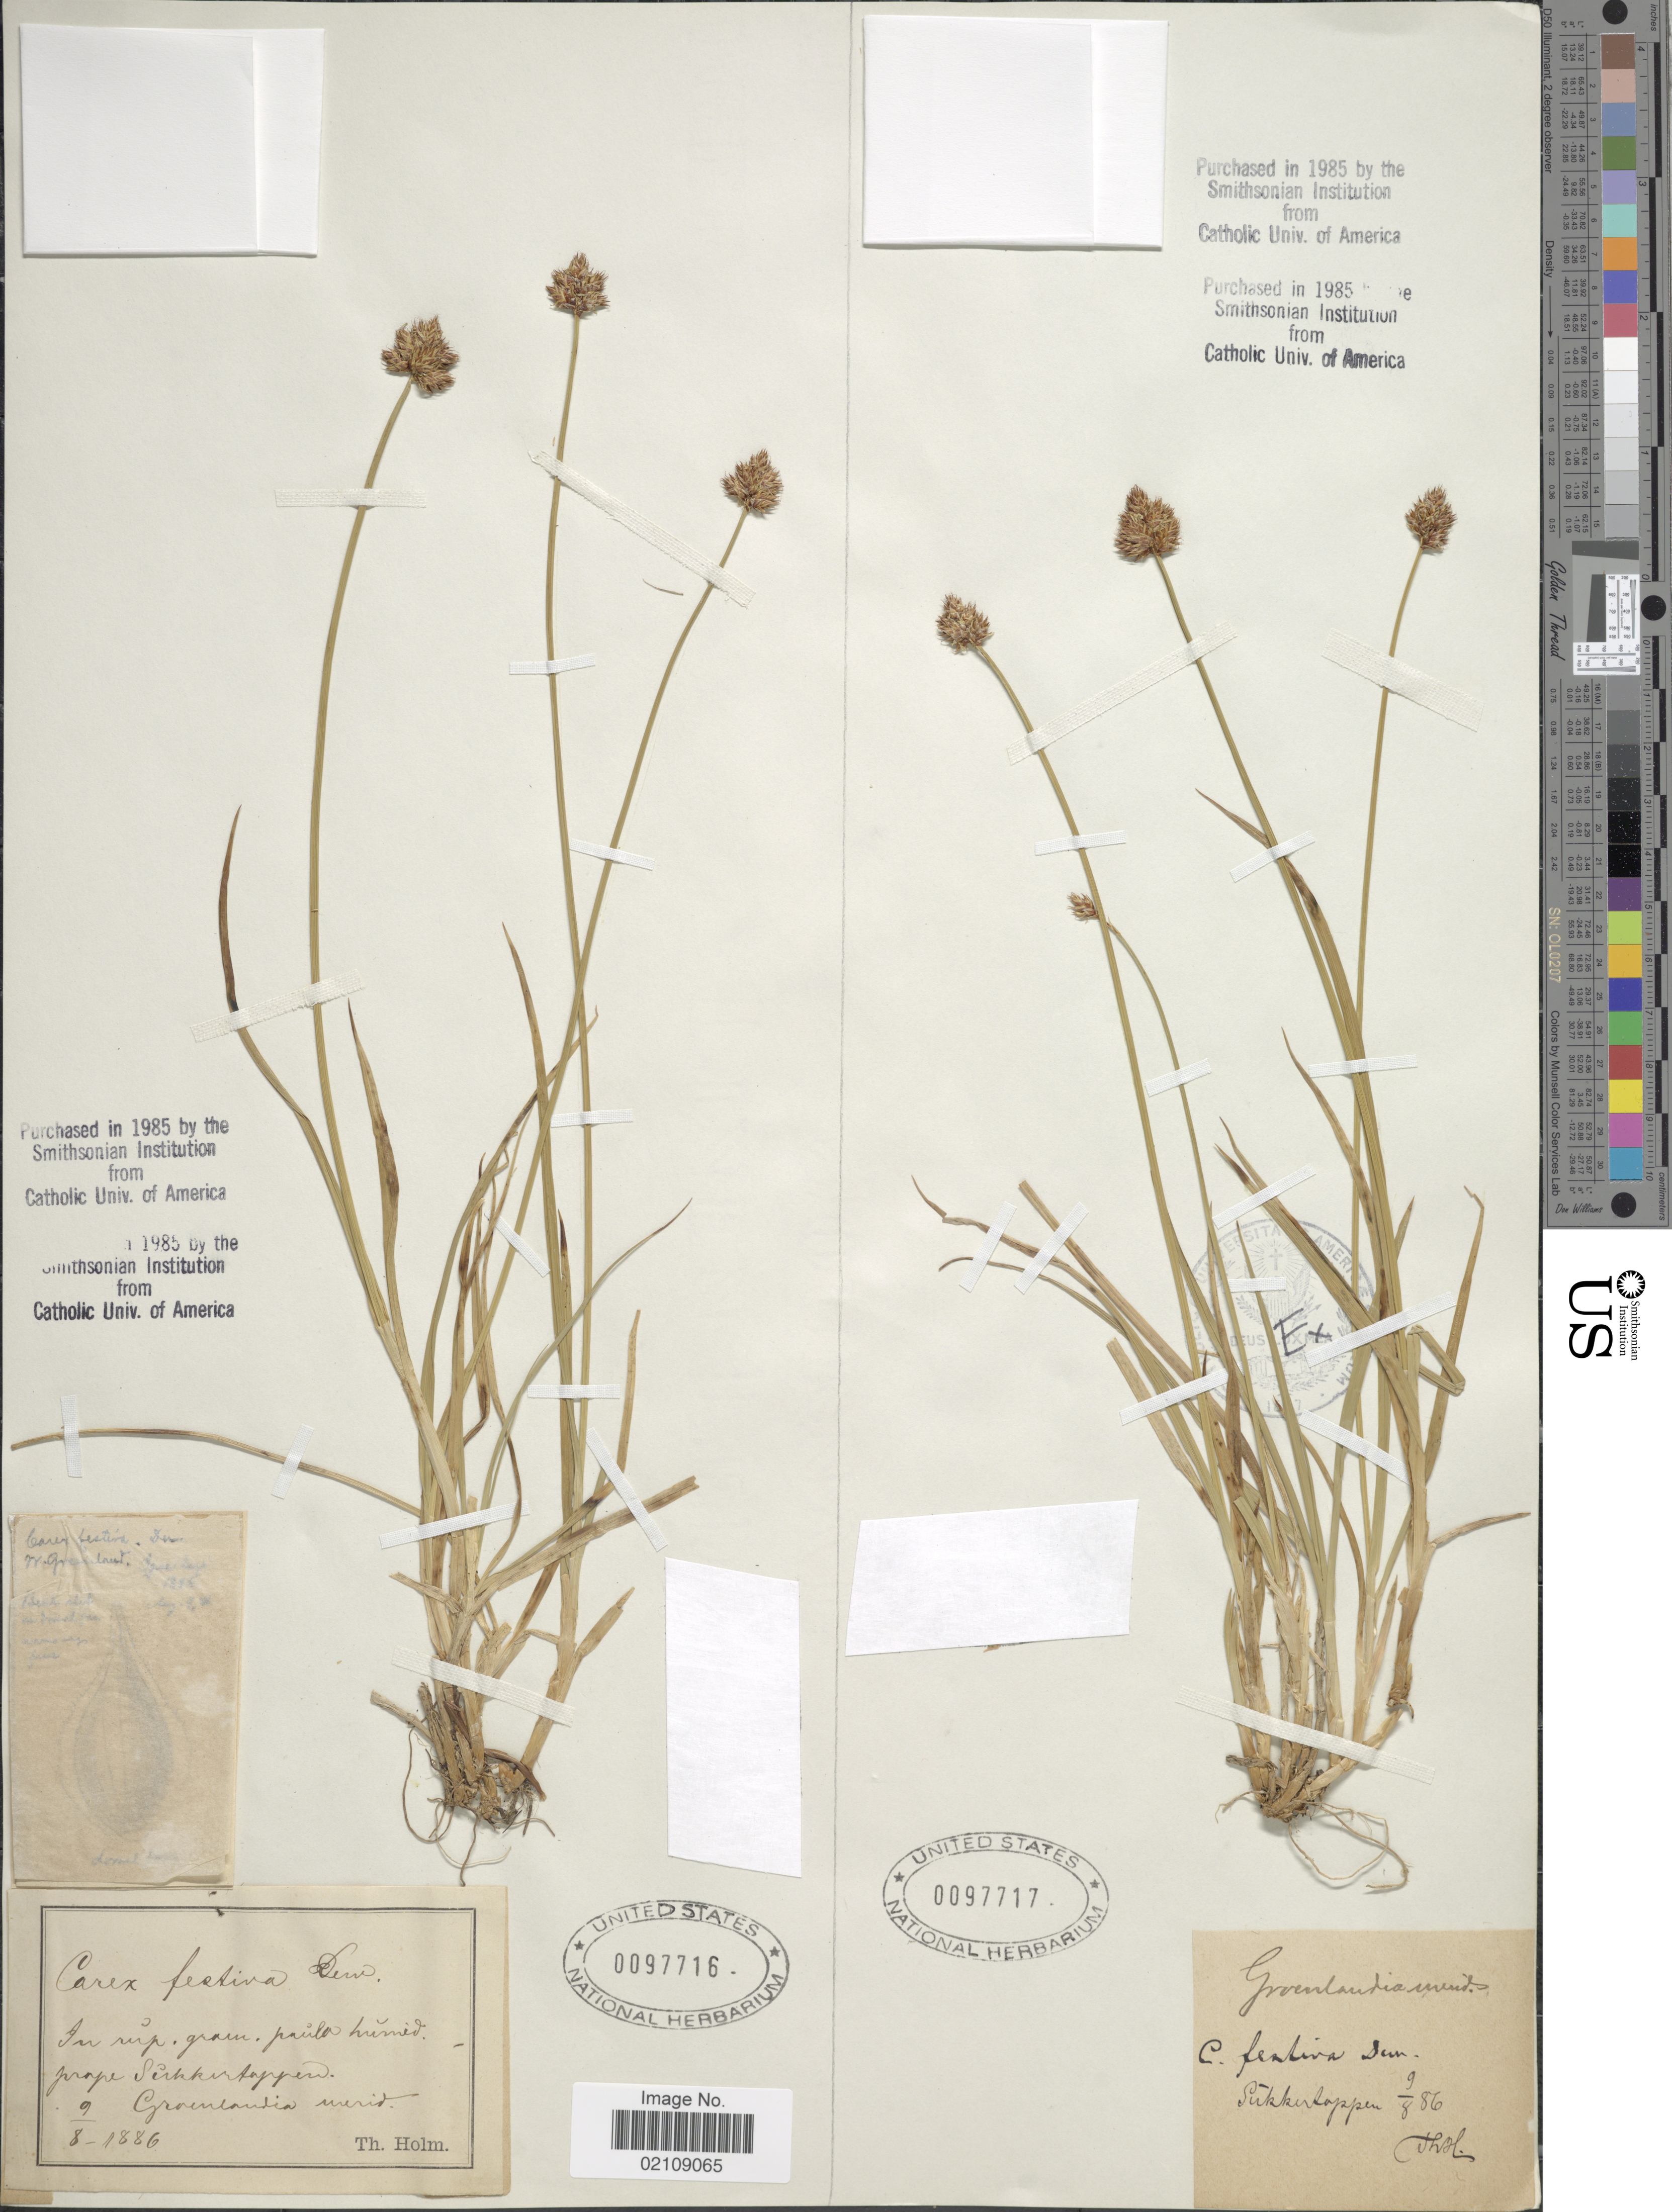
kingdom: Plantae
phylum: Tracheophyta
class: Liliopsida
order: Poales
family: Cyperaceae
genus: Carex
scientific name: Carex macloviana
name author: d'Urv.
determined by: Strong, Mark T., (BOT), Smithsonian Institution - National Museum of Natural History (UNITED STATES)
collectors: T. Holm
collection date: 1886-08-09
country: Greenland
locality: Sukkertoppen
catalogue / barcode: US 97717